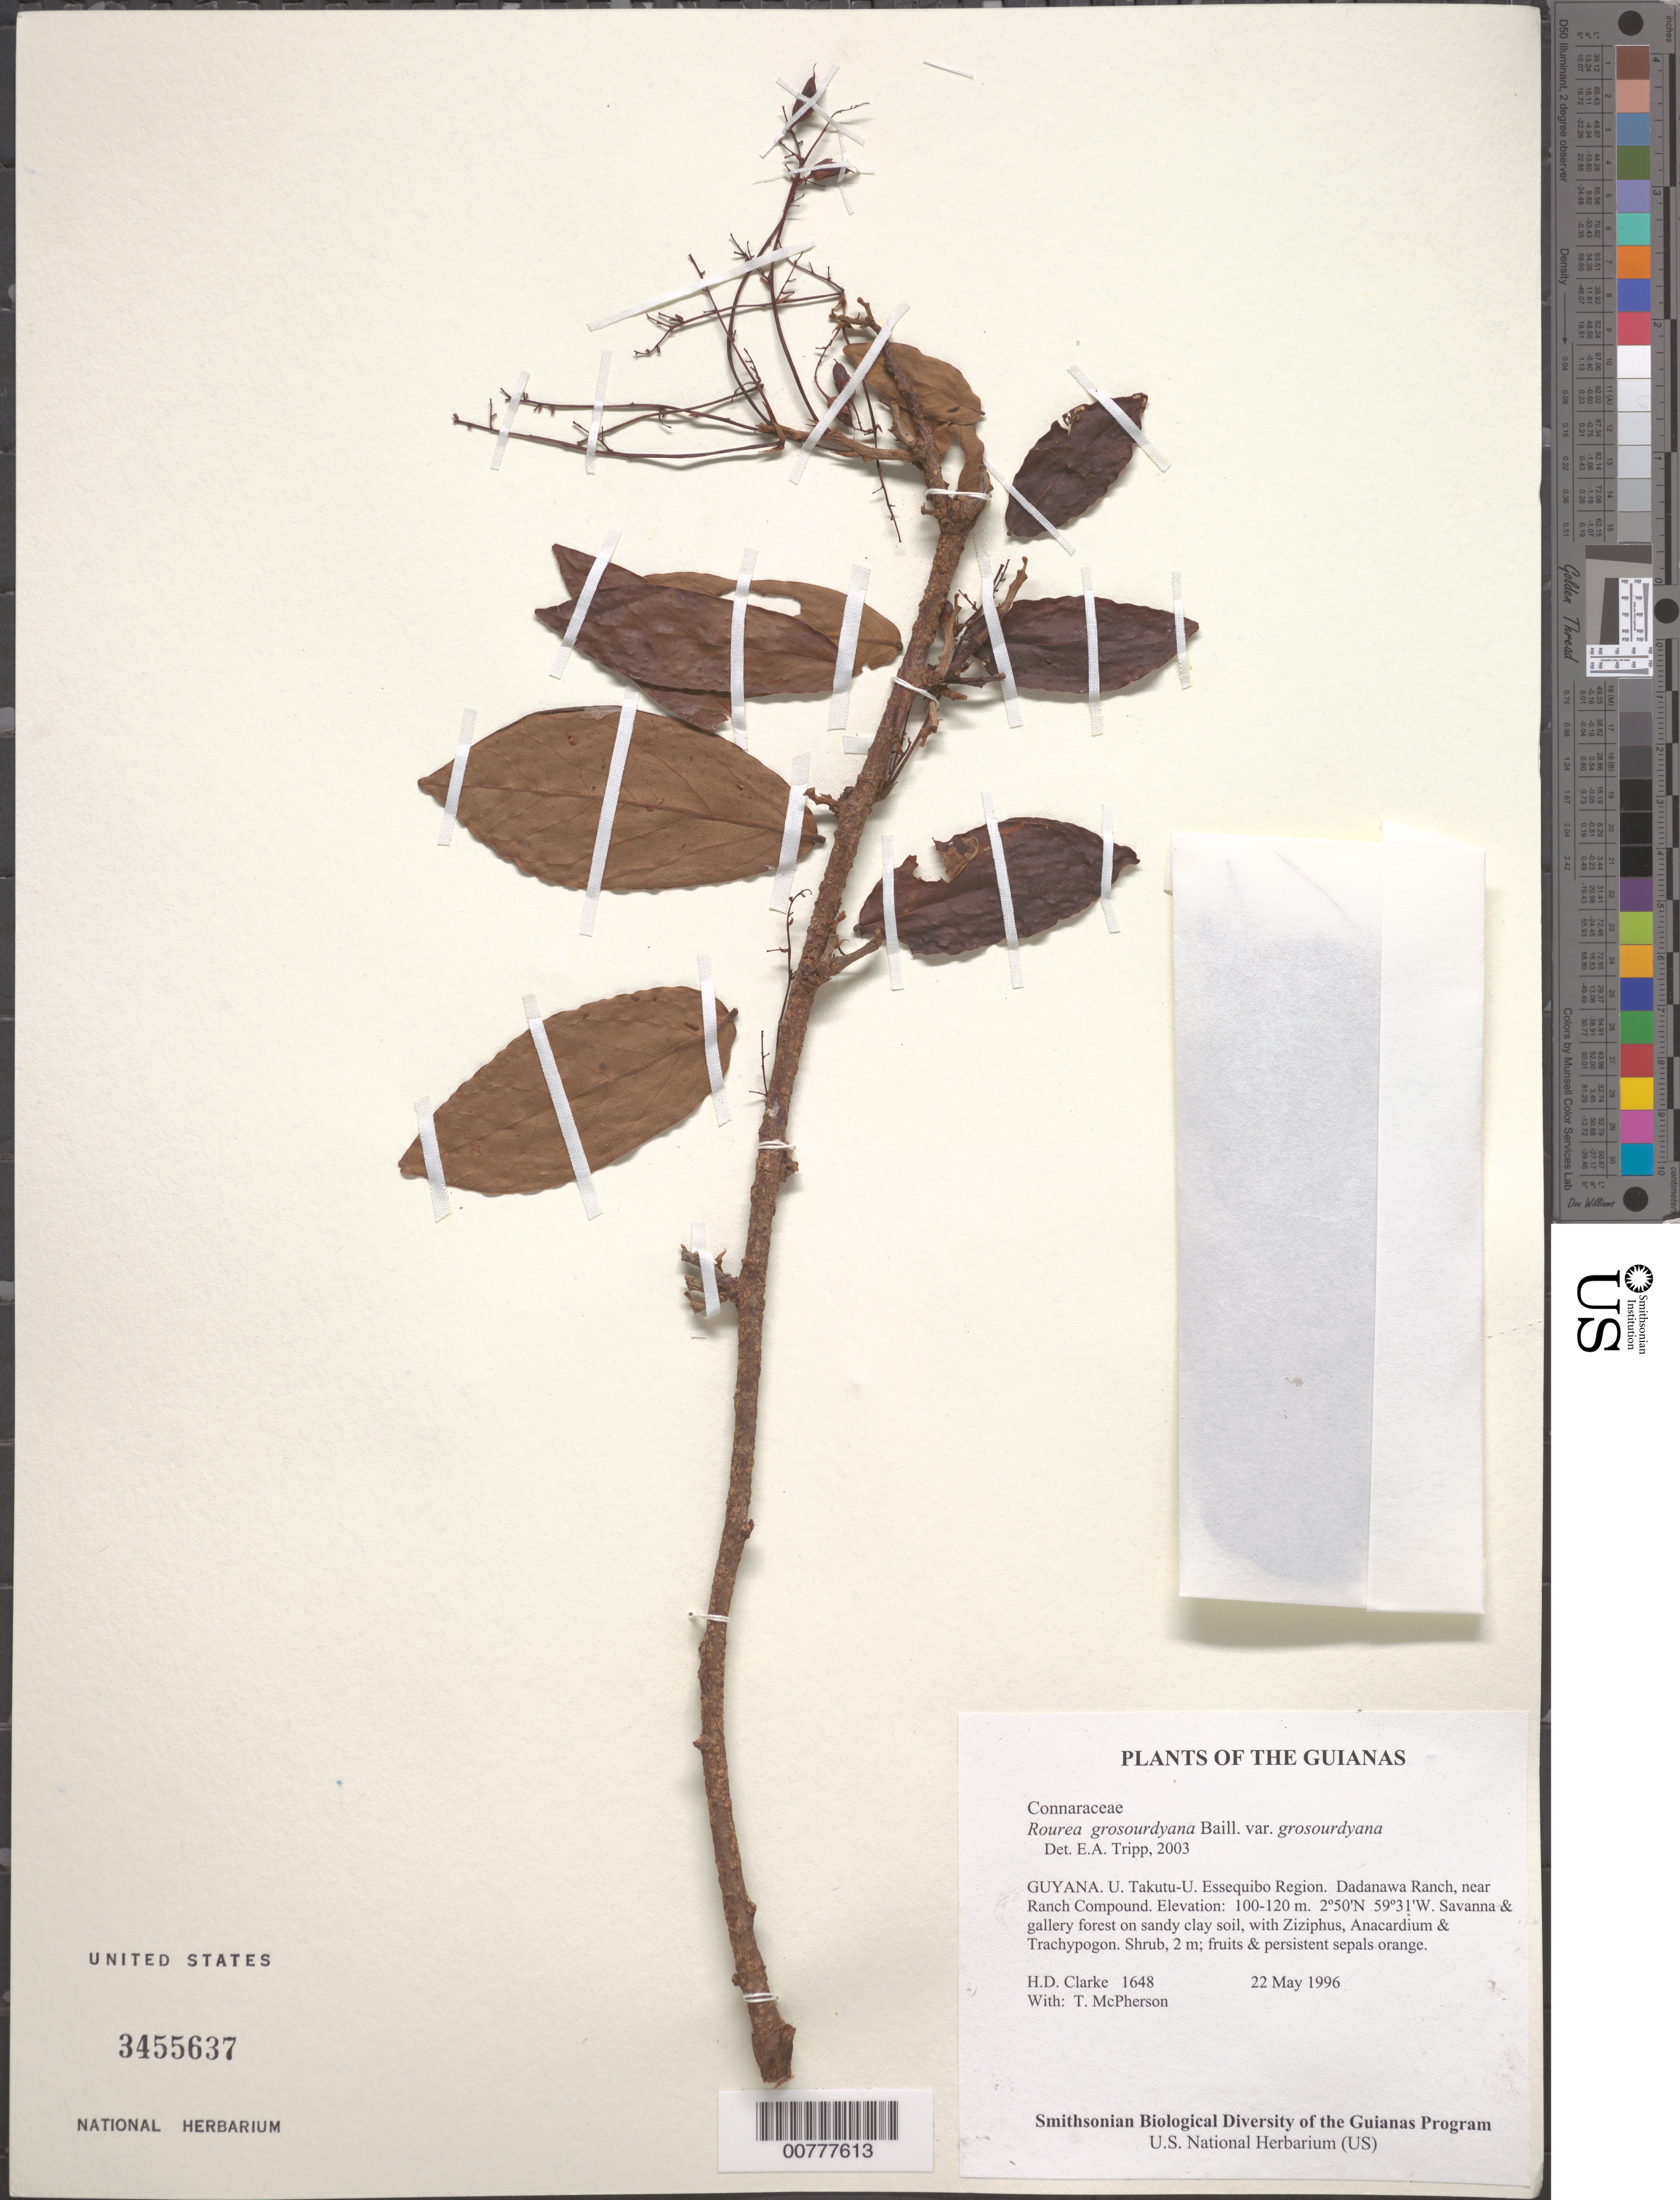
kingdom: Plantae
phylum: Tracheophyta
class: Magnoliopsida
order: Oxalidales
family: Connaraceae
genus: Rourea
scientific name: Rourea grosourdyana var. grosourdyana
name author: Baill.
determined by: Tripp, Erin A.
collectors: H. D. Clarke & T. McPherson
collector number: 1648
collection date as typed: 22 May 1996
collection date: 1996-05-22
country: Guyana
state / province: U. Takutu-U. Essequibo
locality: Dadanawa Ranch, near Ranch Compound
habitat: Savanna & gallery forest on sandy clay soil, with Ziziphus, Anacardium & Trachypogon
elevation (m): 100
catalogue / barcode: US 3455637